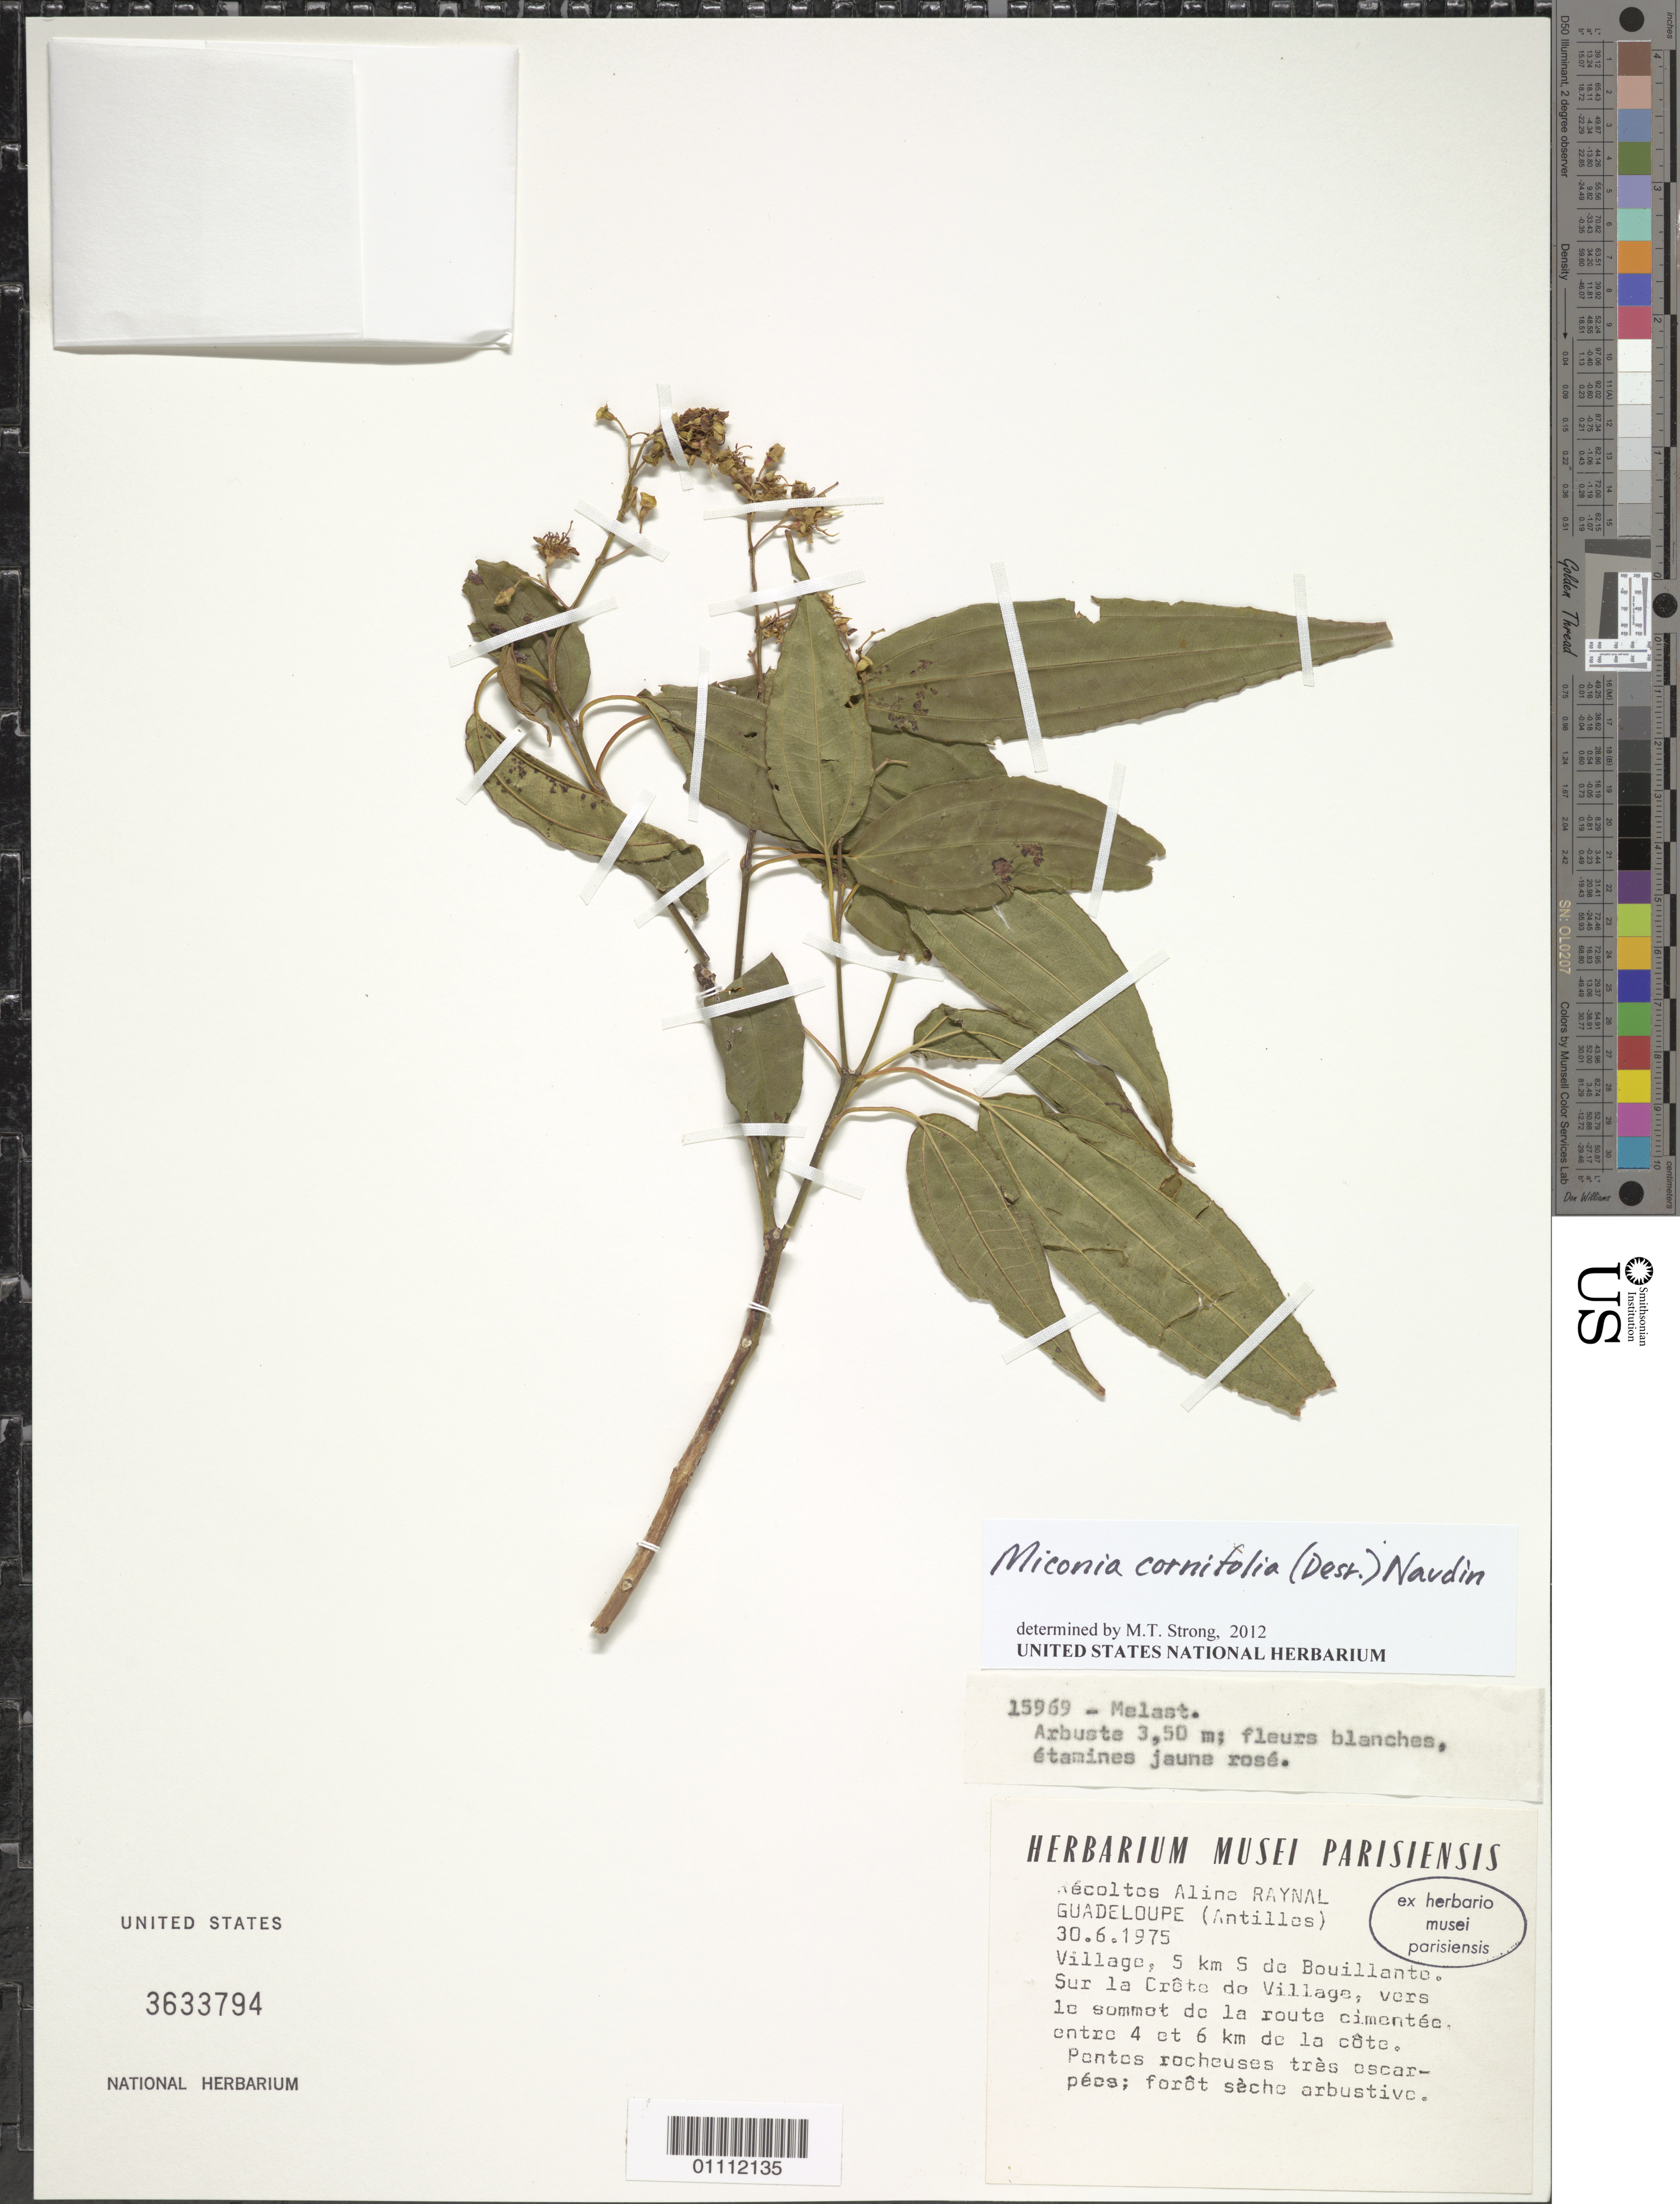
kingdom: Plantae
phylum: Tracheophyta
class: Magnoliopsida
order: Myrtales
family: Melastomataceae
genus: Miconia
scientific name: Miconia cornifolia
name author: (Desr.) Naudin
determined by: Strong, M. T., (US), Smithsonian Institution - National Museum of Natural History (UNITED STATES)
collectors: A. M. Raynal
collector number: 15969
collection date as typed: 30 Jun 1975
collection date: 1975-06-30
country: Guadeloupe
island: Basse Terre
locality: Bouillante, 5 km S; sur la Crête de Village, vers le sommet de la route cimentée entre 4 et 6 km de la côte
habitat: Pentes rocheuses très oscarpées; forêt sèche arbustivo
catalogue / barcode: US 3633794